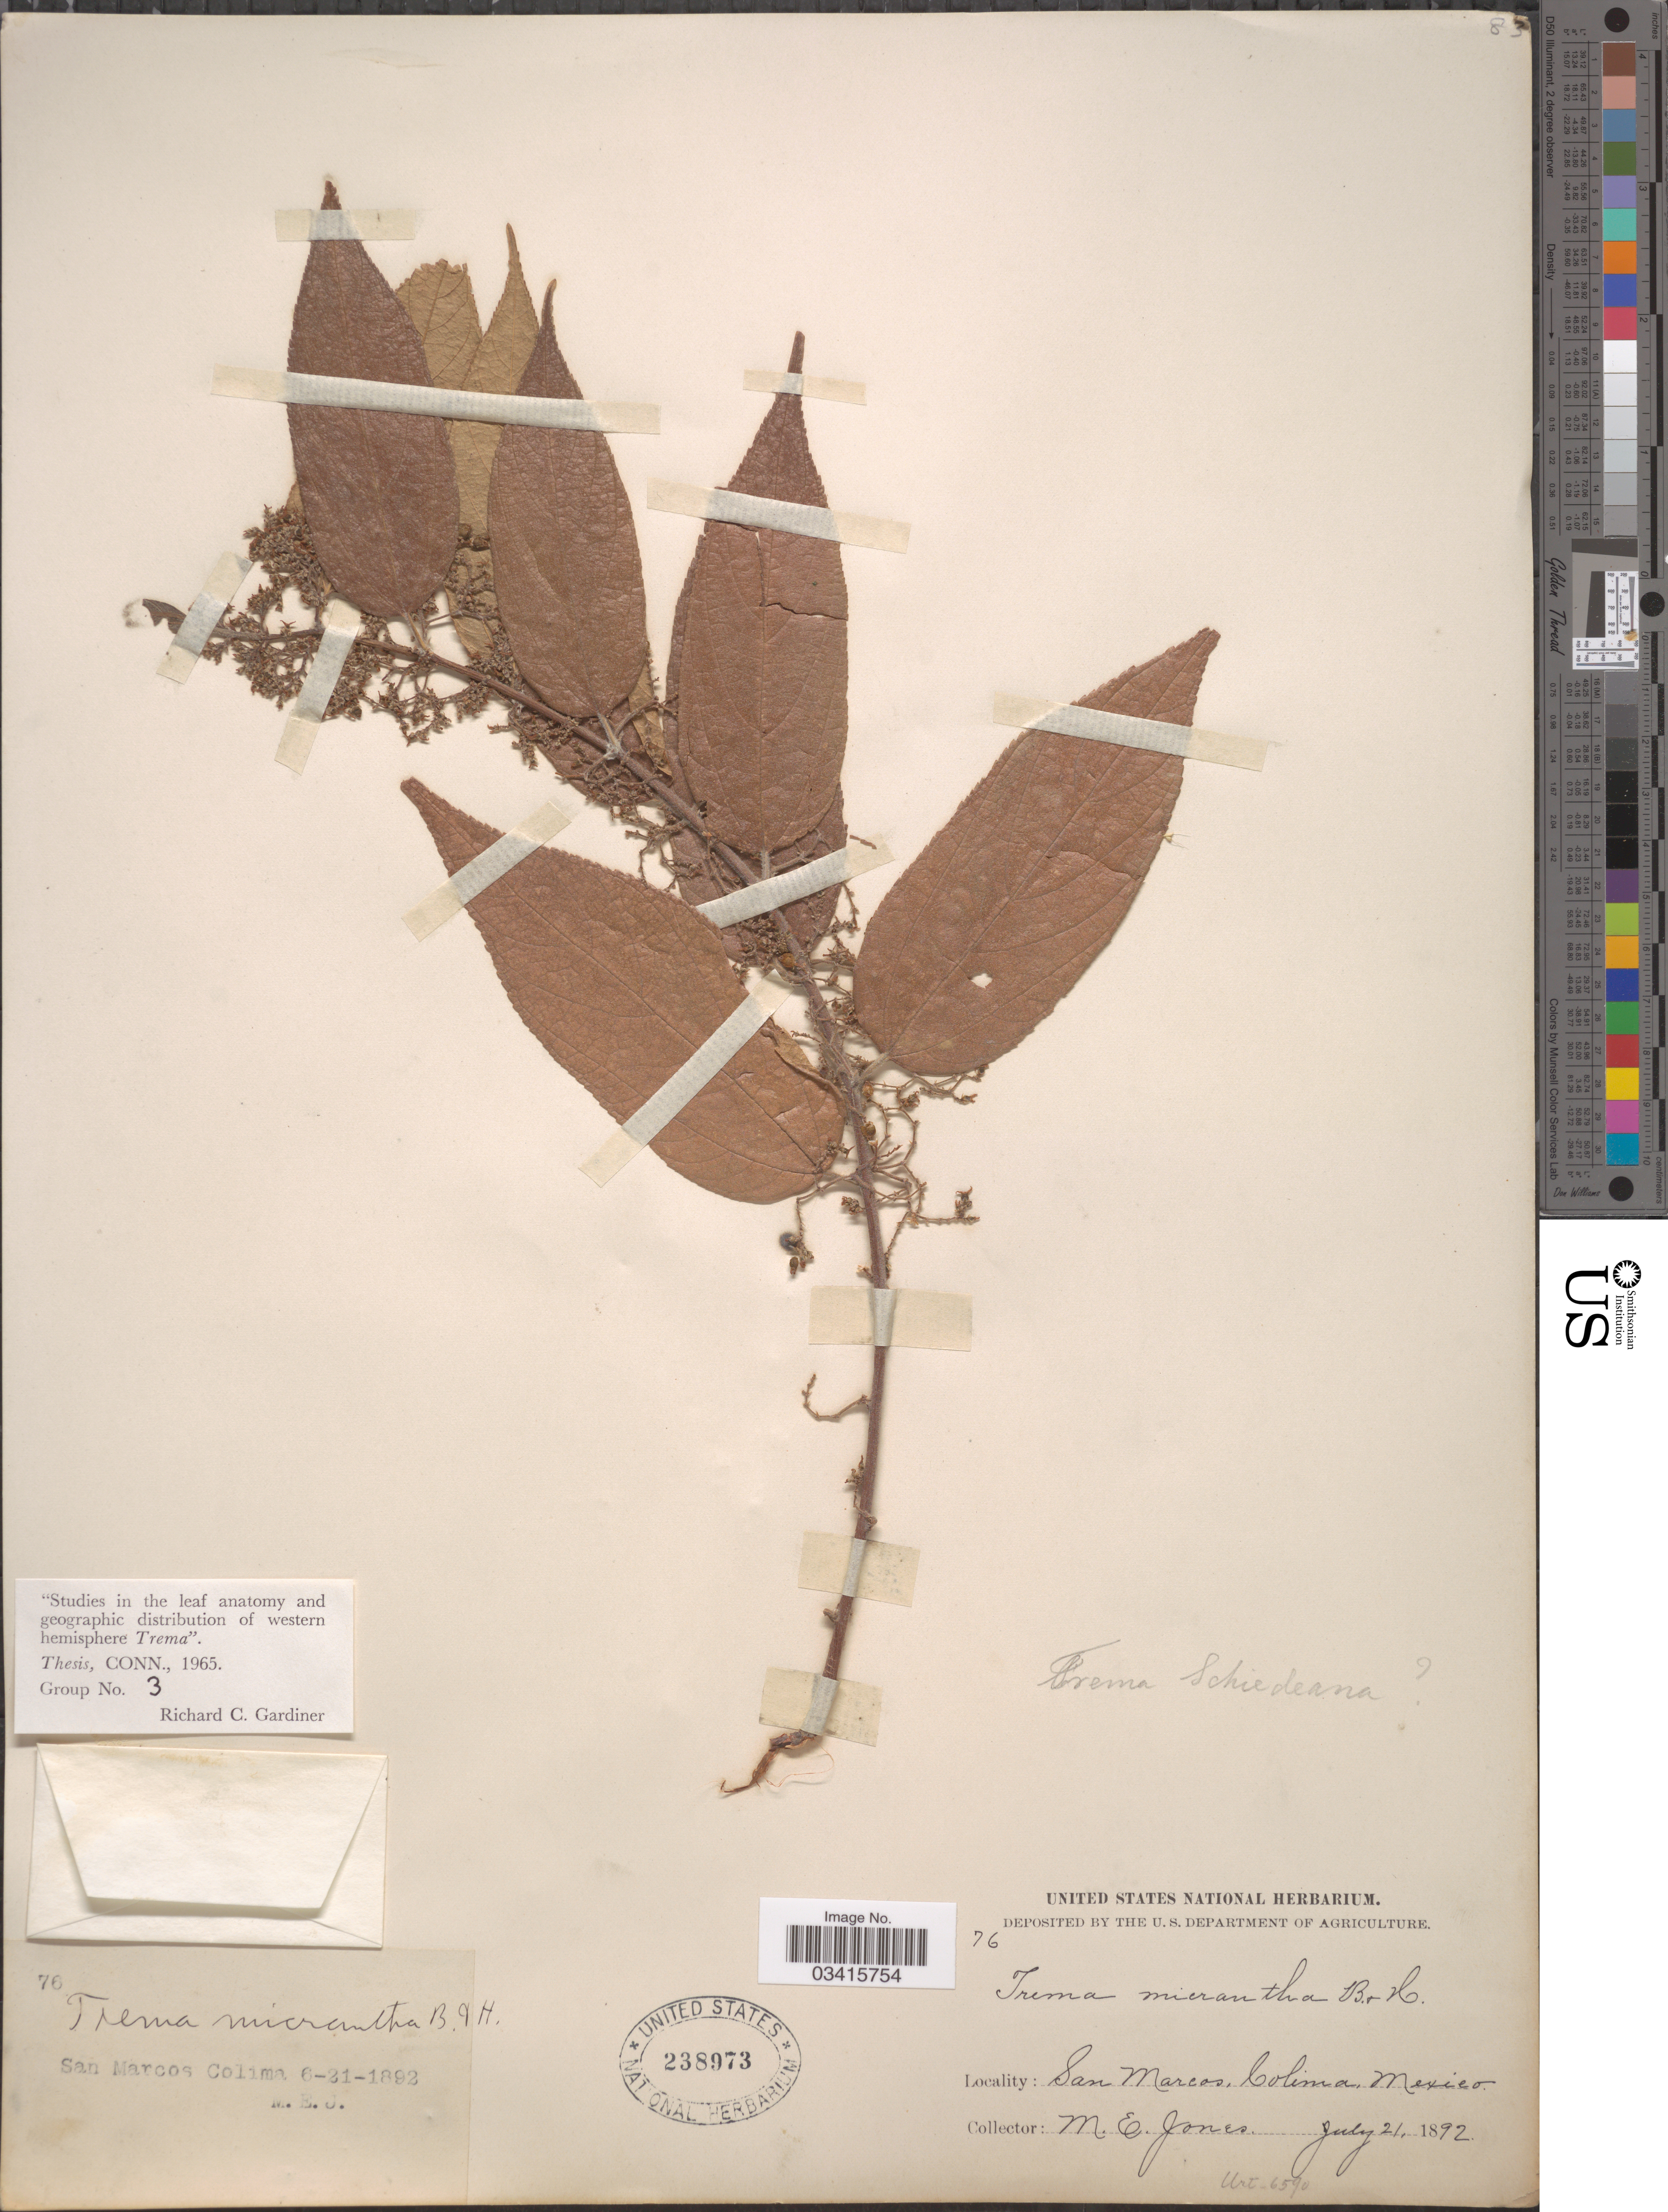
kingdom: Plantae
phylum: Tracheophyta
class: Magnoliopsida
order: Rosales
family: Cannabaceae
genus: Trema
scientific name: Trema micranthum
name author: (L.) Blume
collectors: M. E. Jones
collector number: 76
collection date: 1892-06-21/1892-07-21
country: Mexico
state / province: Colima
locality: San Marcos.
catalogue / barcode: US 238973